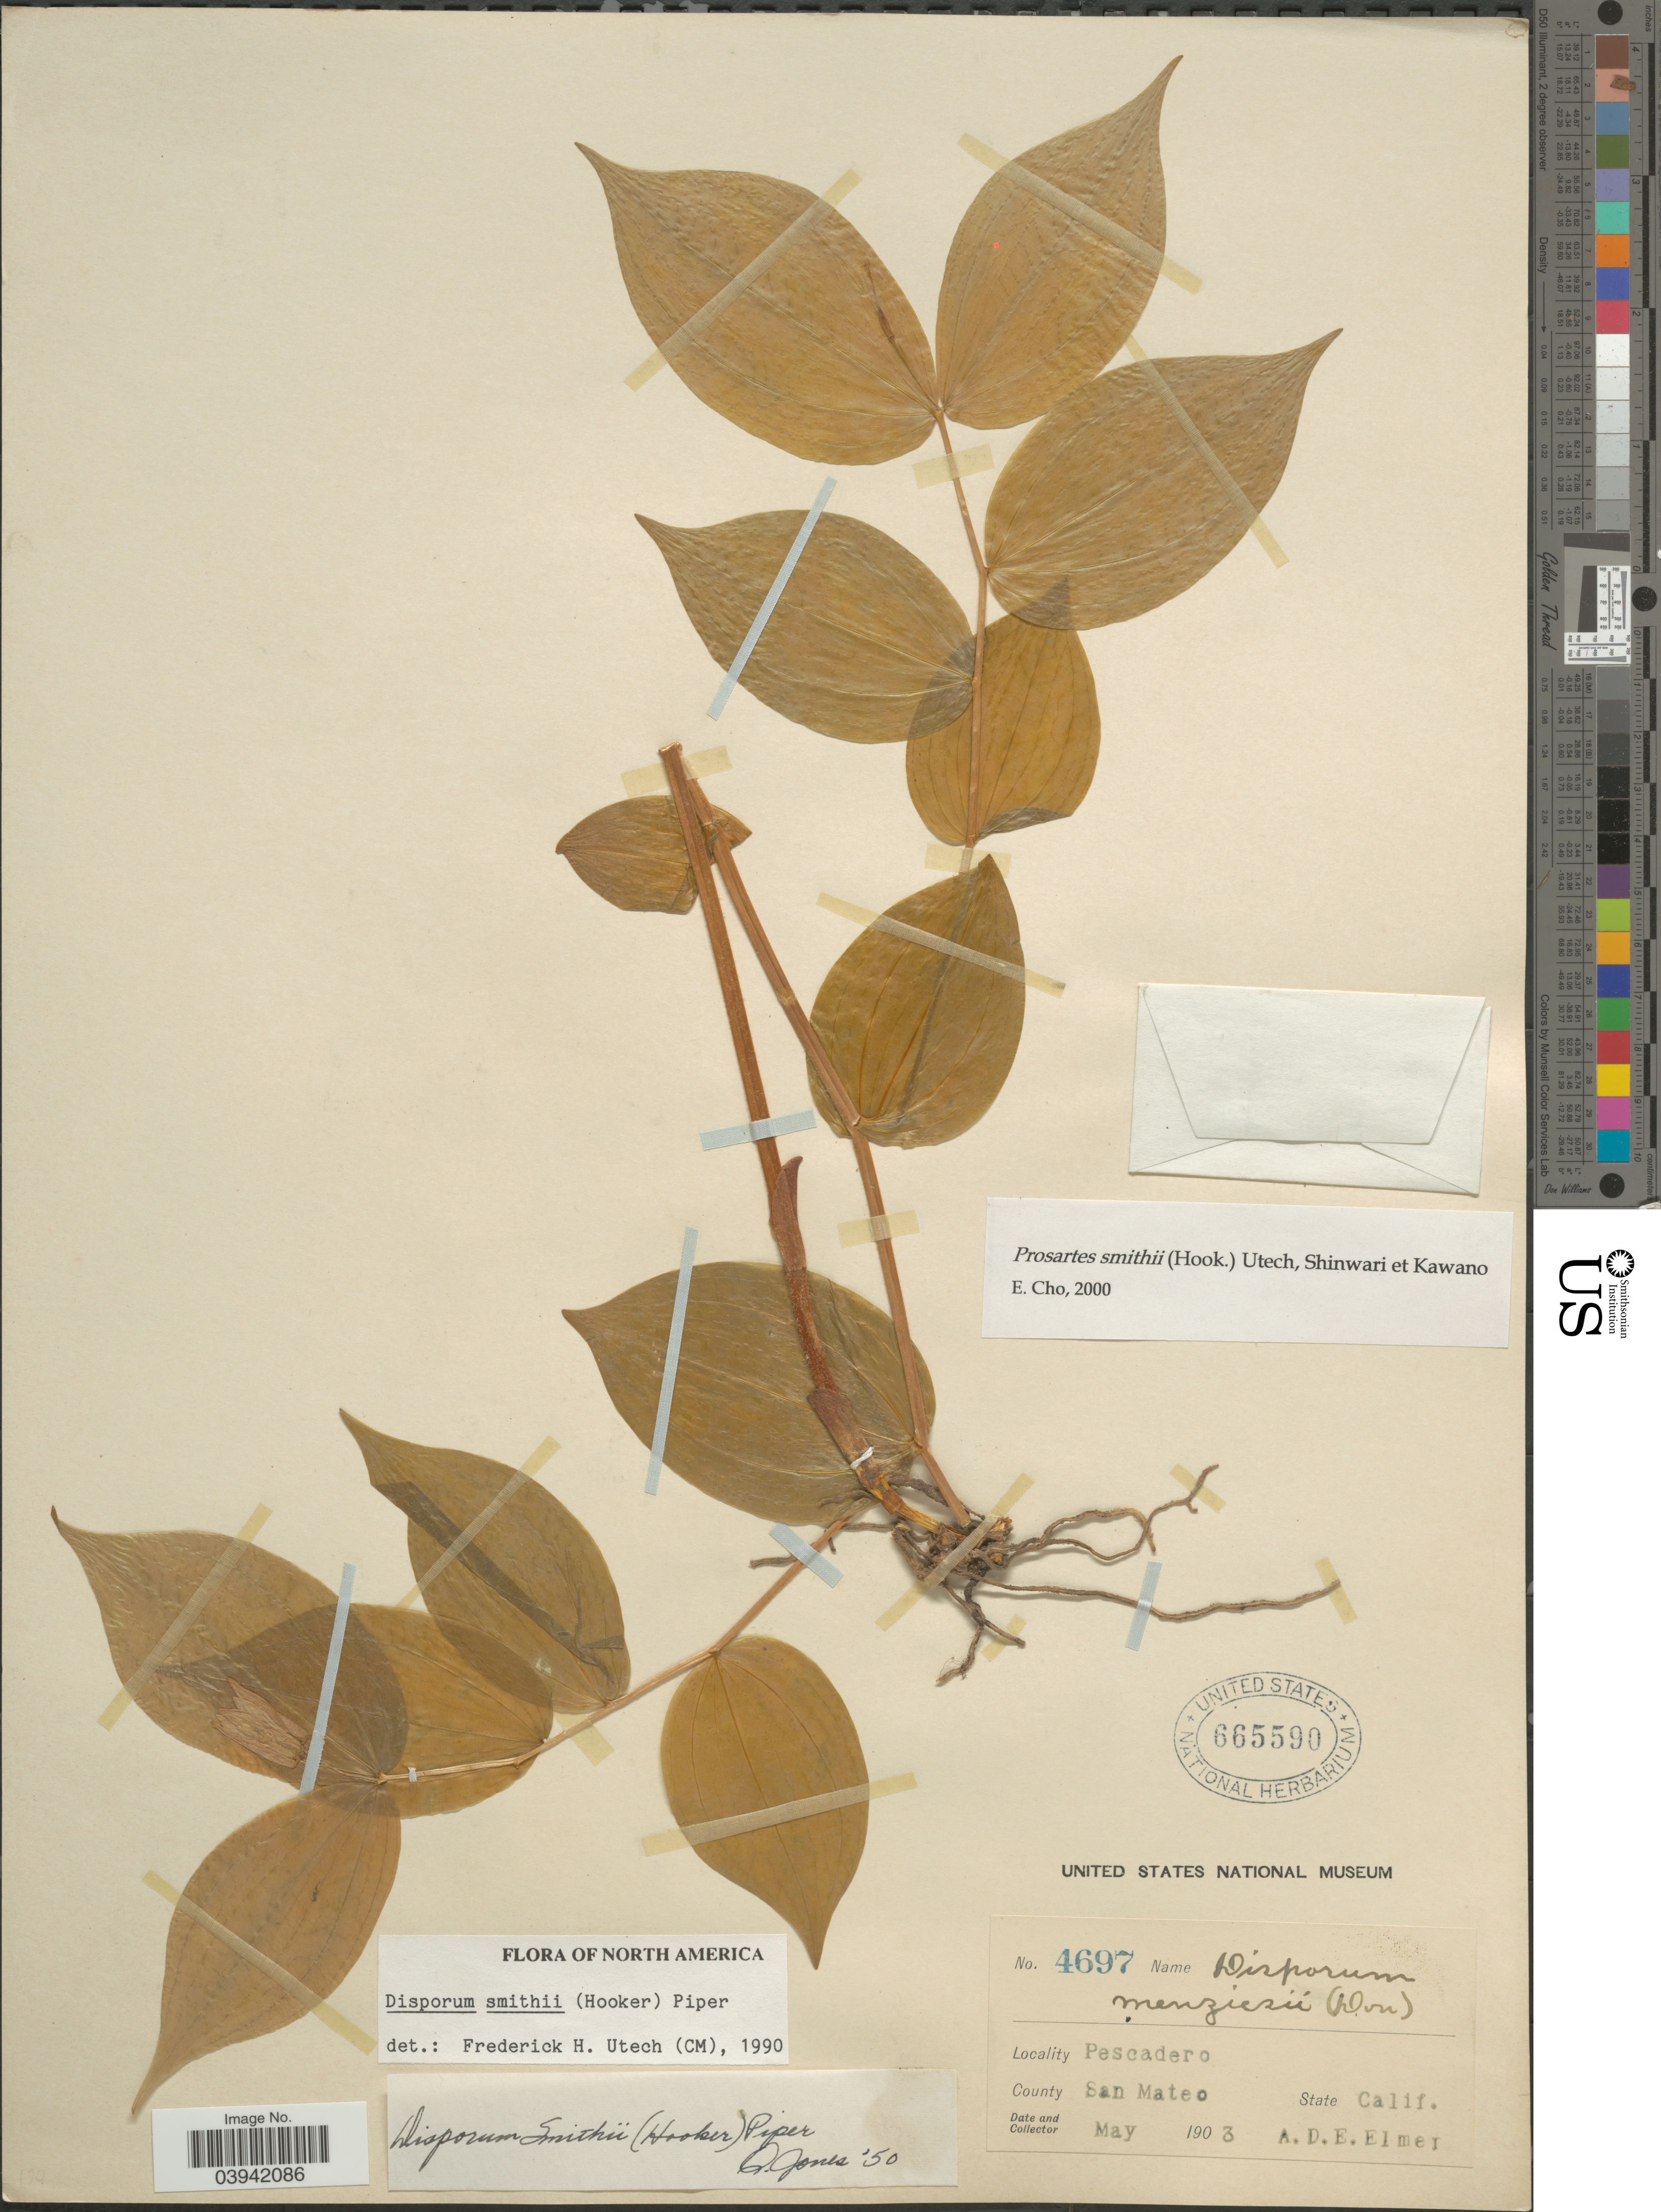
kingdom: Plantae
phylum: Tracheophyta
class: Liliopsida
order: Liliales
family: Liliaceae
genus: Prosartes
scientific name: Prosartes smithii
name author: (Hook.) Utech et al.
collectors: A. D. E. Elmer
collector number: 4697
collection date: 1903-05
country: United States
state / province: California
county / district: San Mateo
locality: Pescadero. County San Mateo.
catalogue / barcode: US 665590